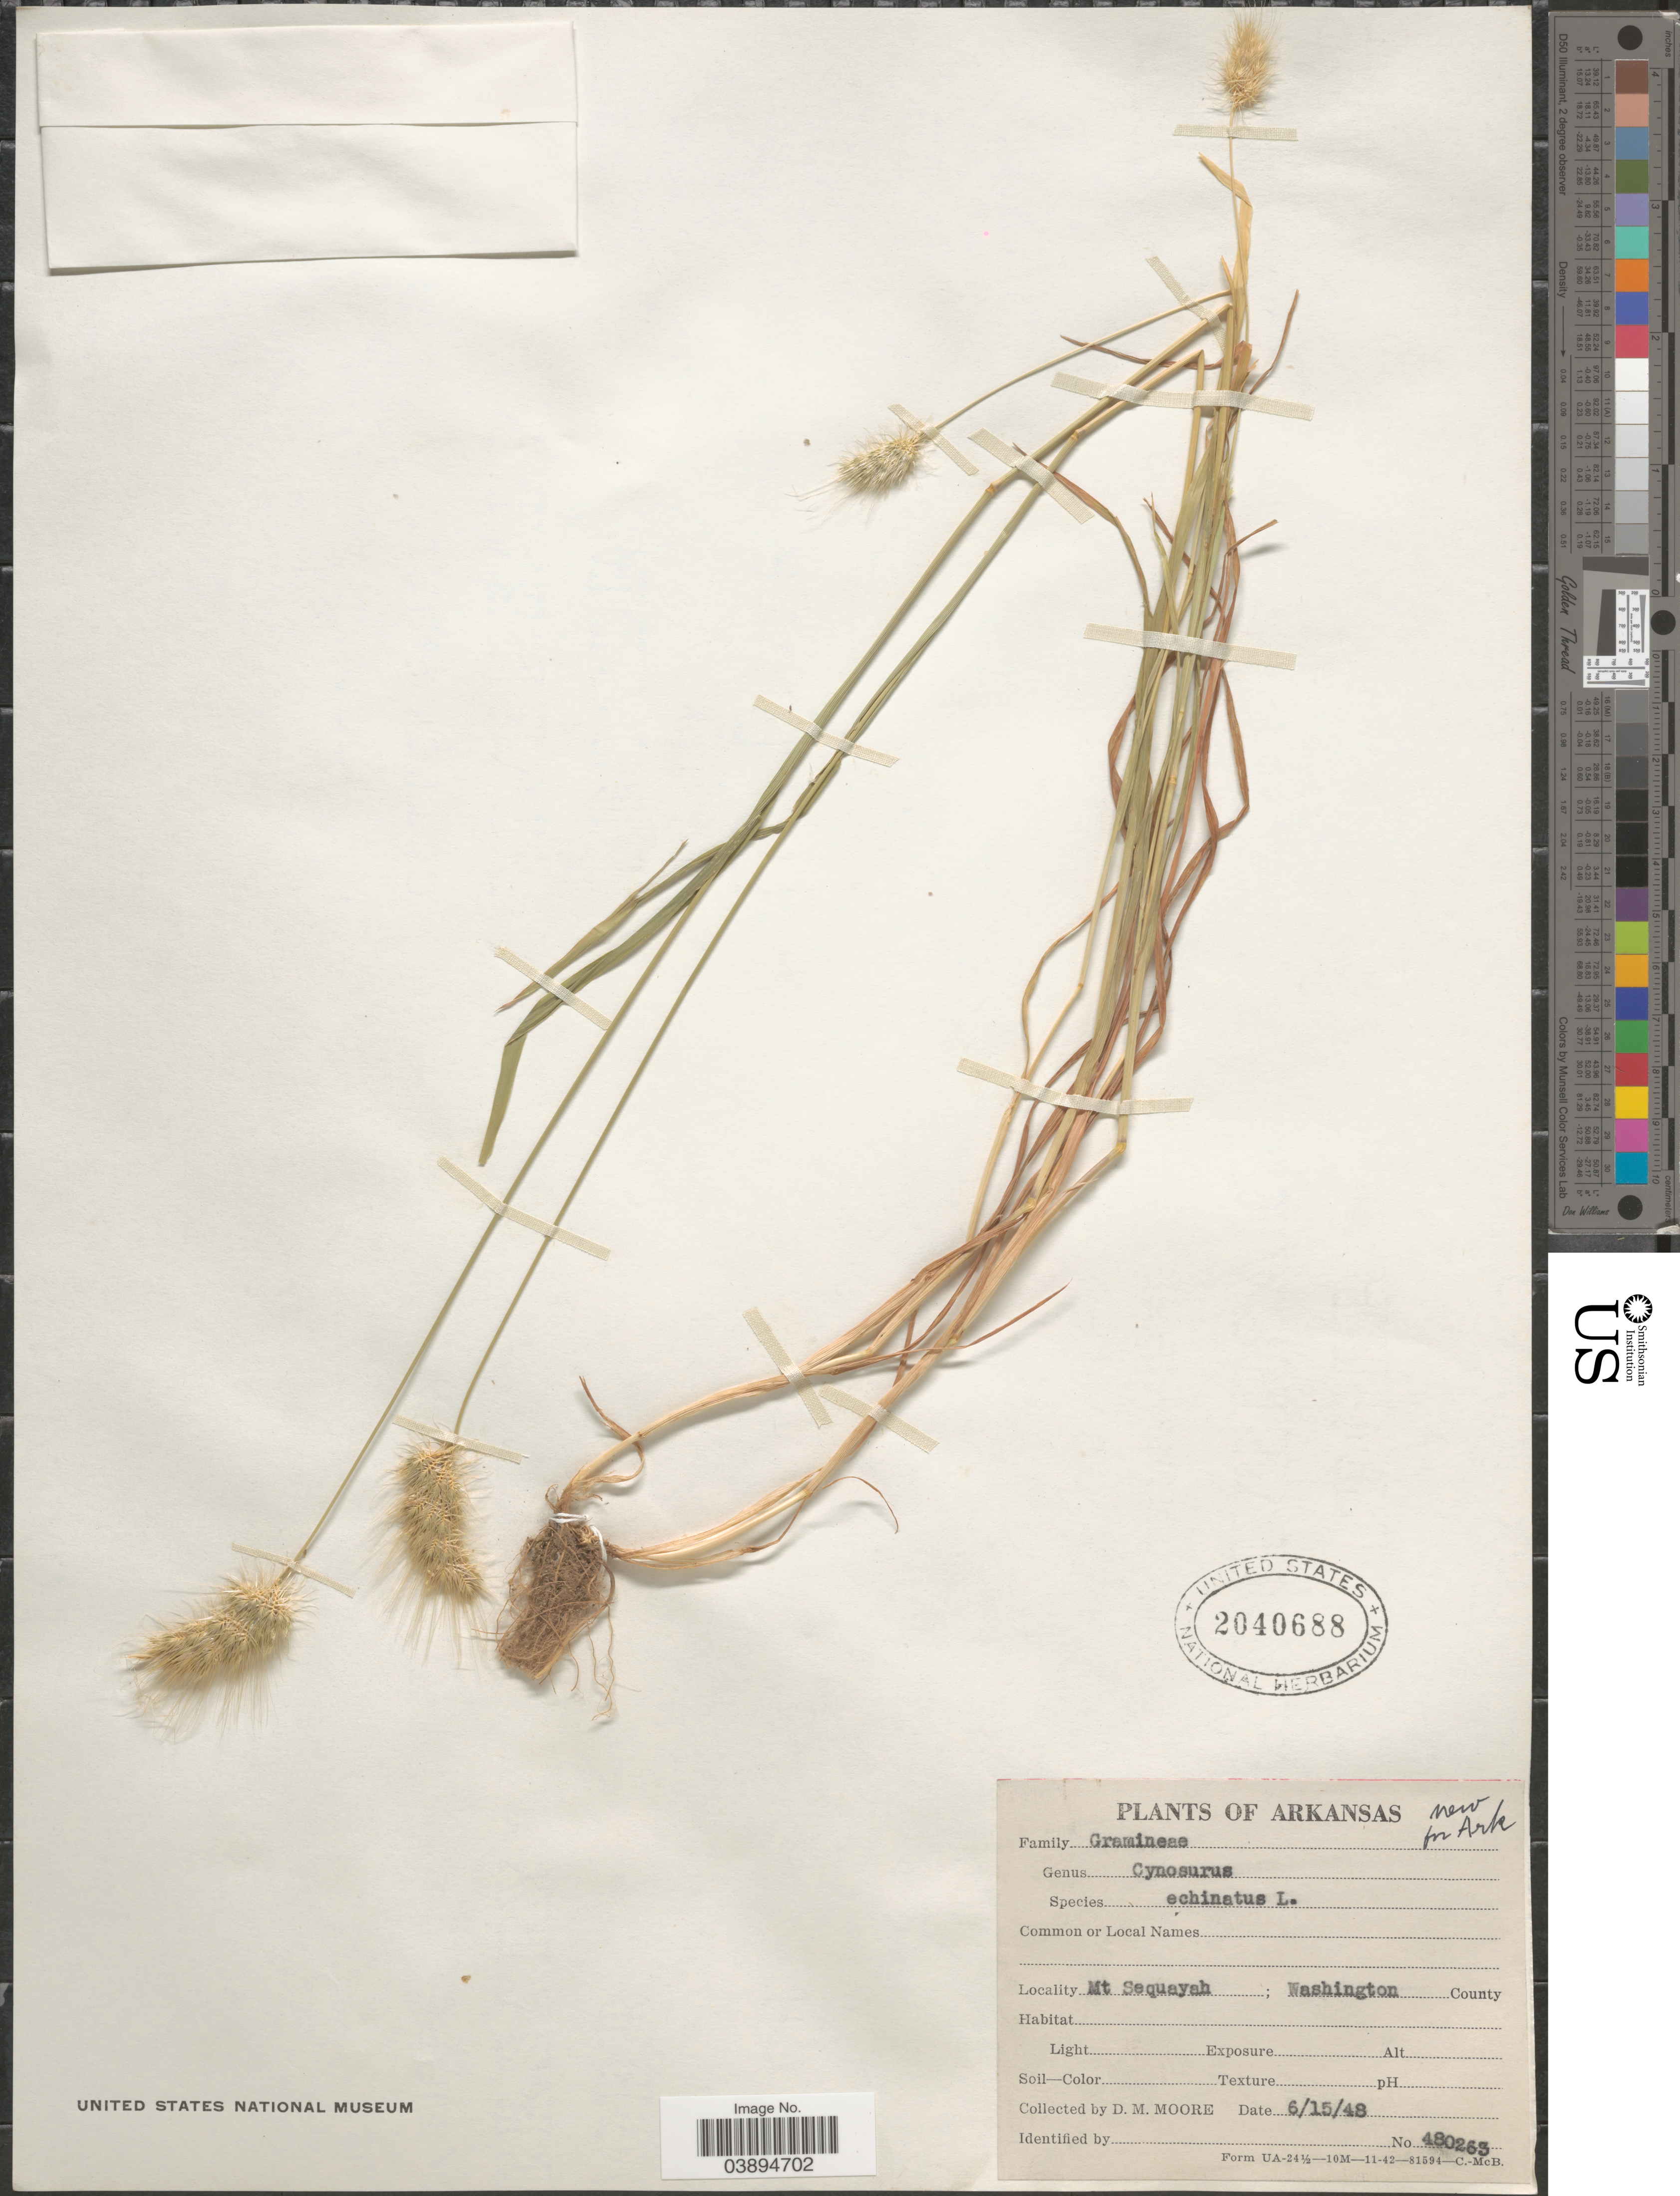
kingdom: Plantae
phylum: Tracheophyta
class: Liliopsida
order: Poales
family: Poaceae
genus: Cynosurus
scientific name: Cynosurus echinatus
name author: L.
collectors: D. Moore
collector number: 480263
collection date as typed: Transcribed d/m/y: 15/6/48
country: United States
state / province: Arkansas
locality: Mt Sequayah; Washington County.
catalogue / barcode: US 2040688